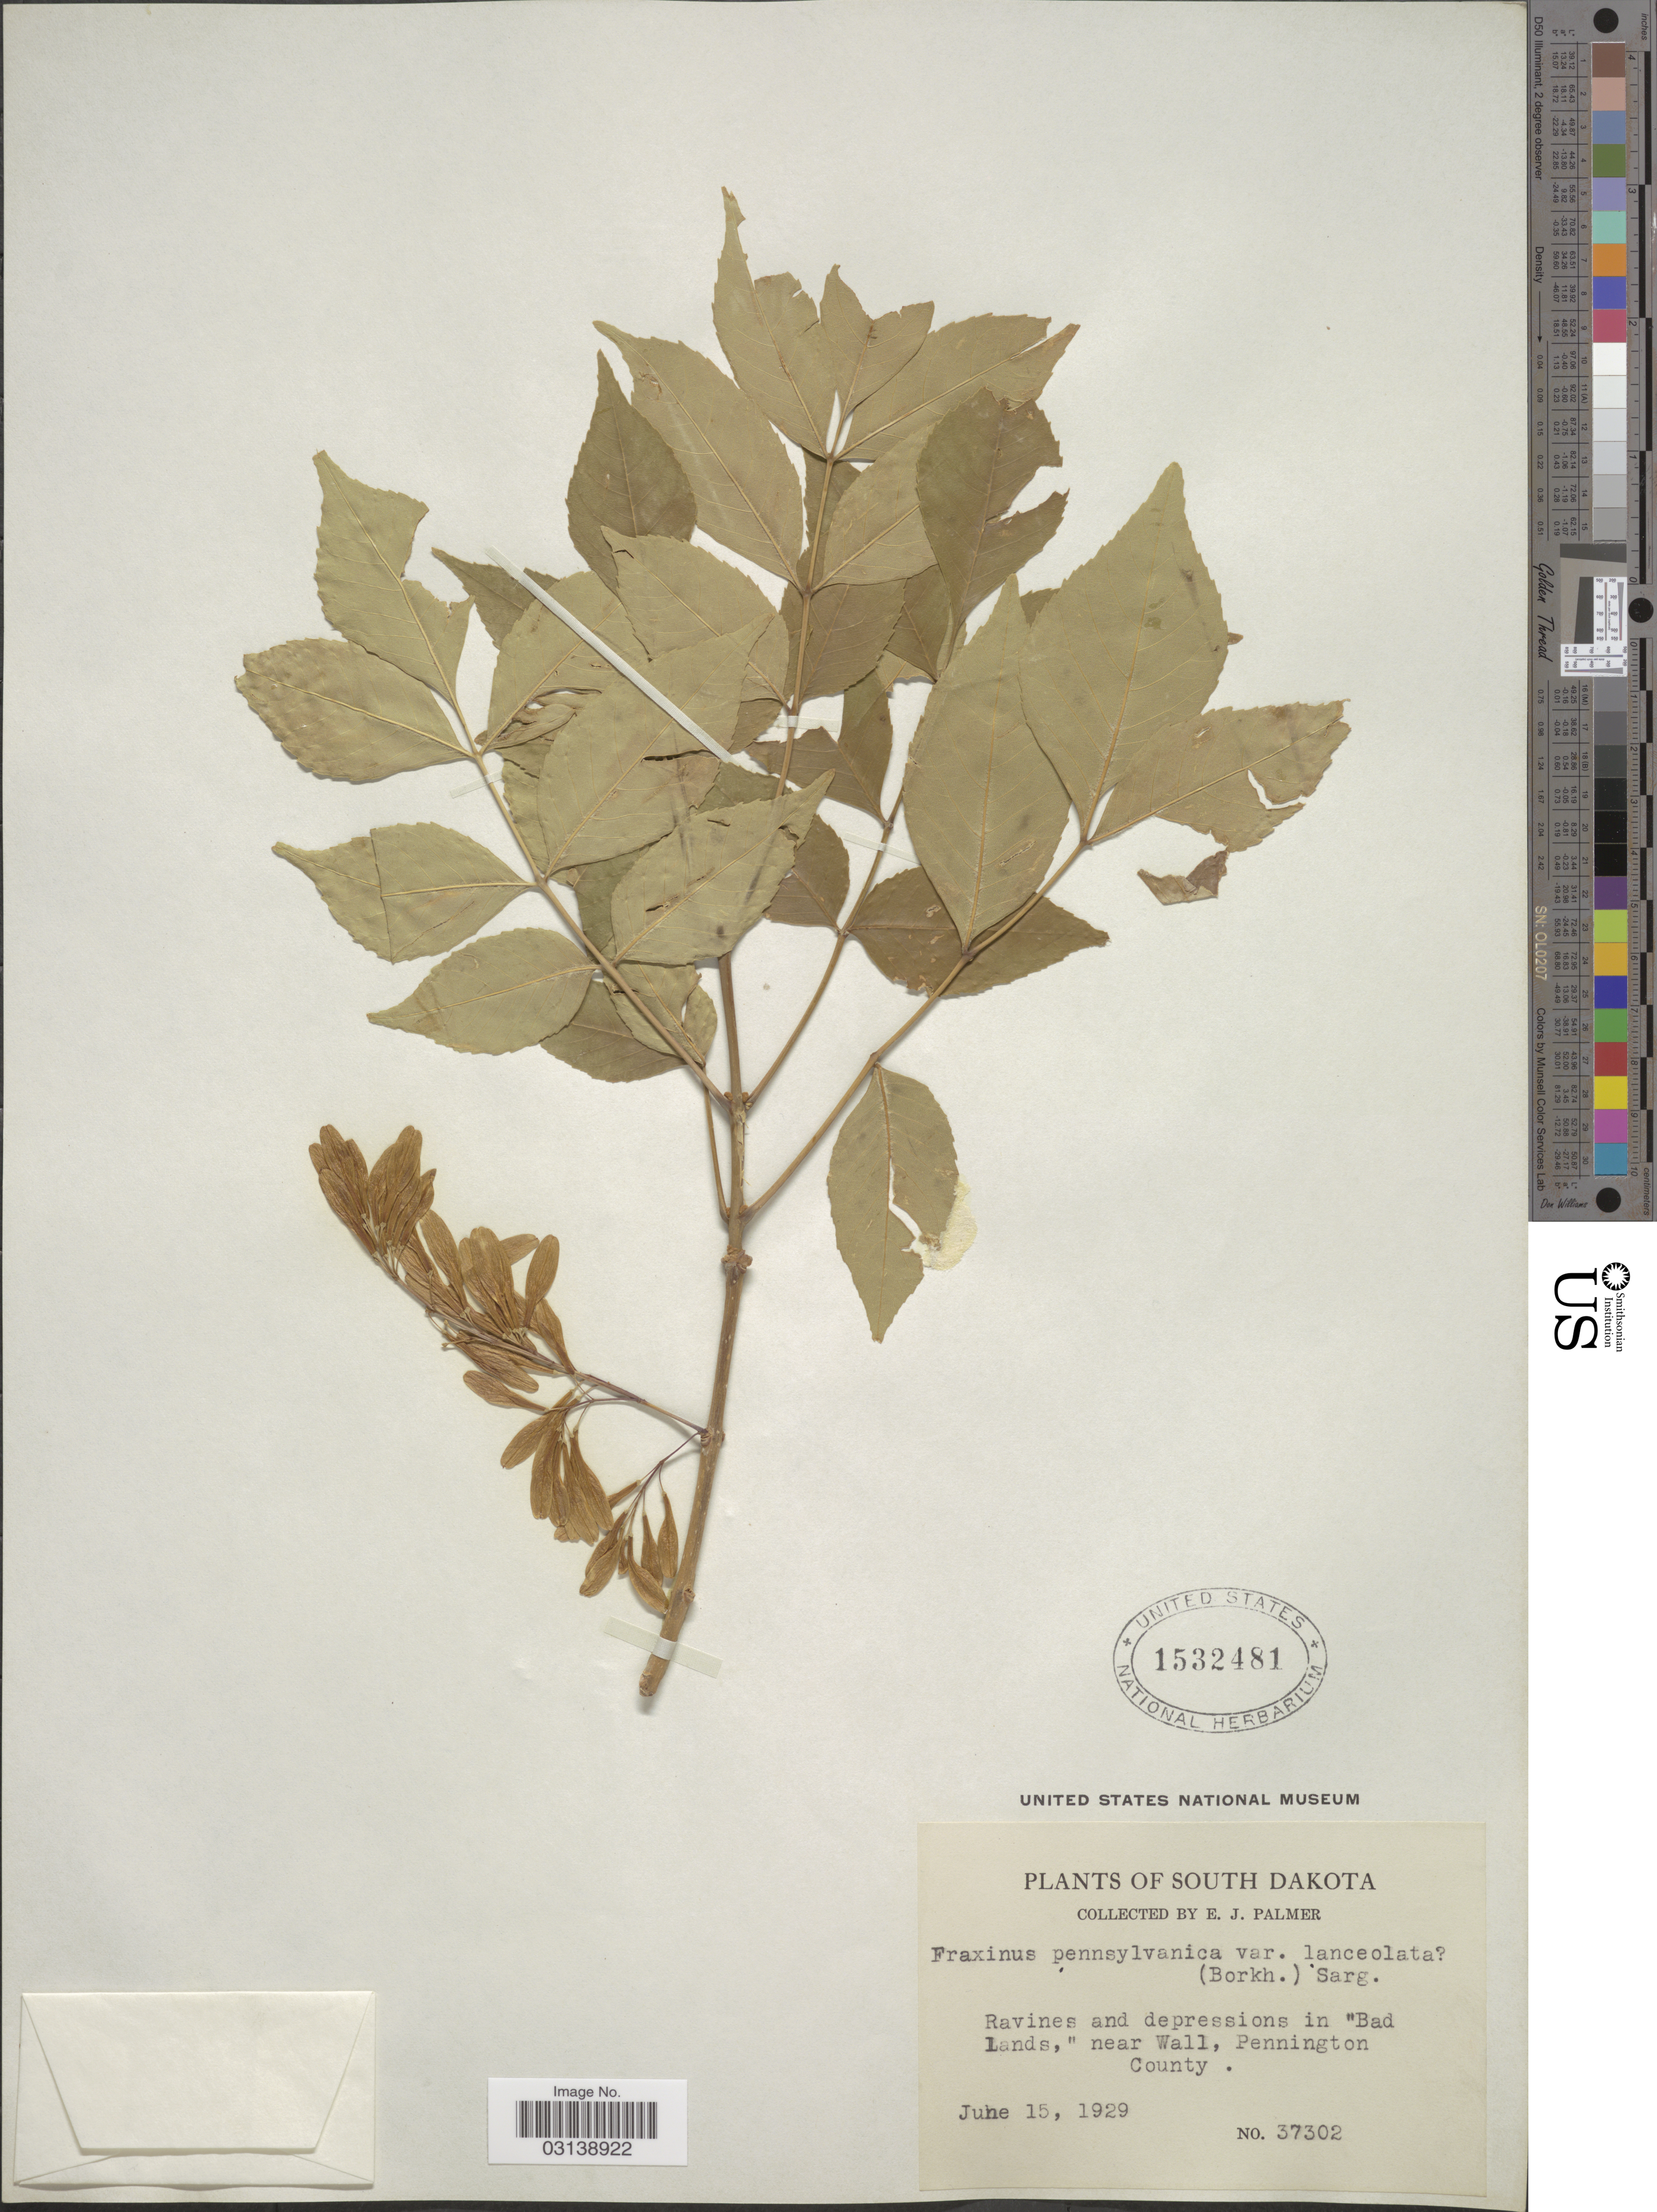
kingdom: Plantae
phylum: Tracheophyta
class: Magnoliopsida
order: Lamiales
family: Oleaceae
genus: Fraxinus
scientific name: Fraxinus pennsylvanica var. campestris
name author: (Britton) F.C. Gates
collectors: E. J. Palmer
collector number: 37302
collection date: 1929-06-15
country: United States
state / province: South Dakota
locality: Bad Lands,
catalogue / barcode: US 1532481